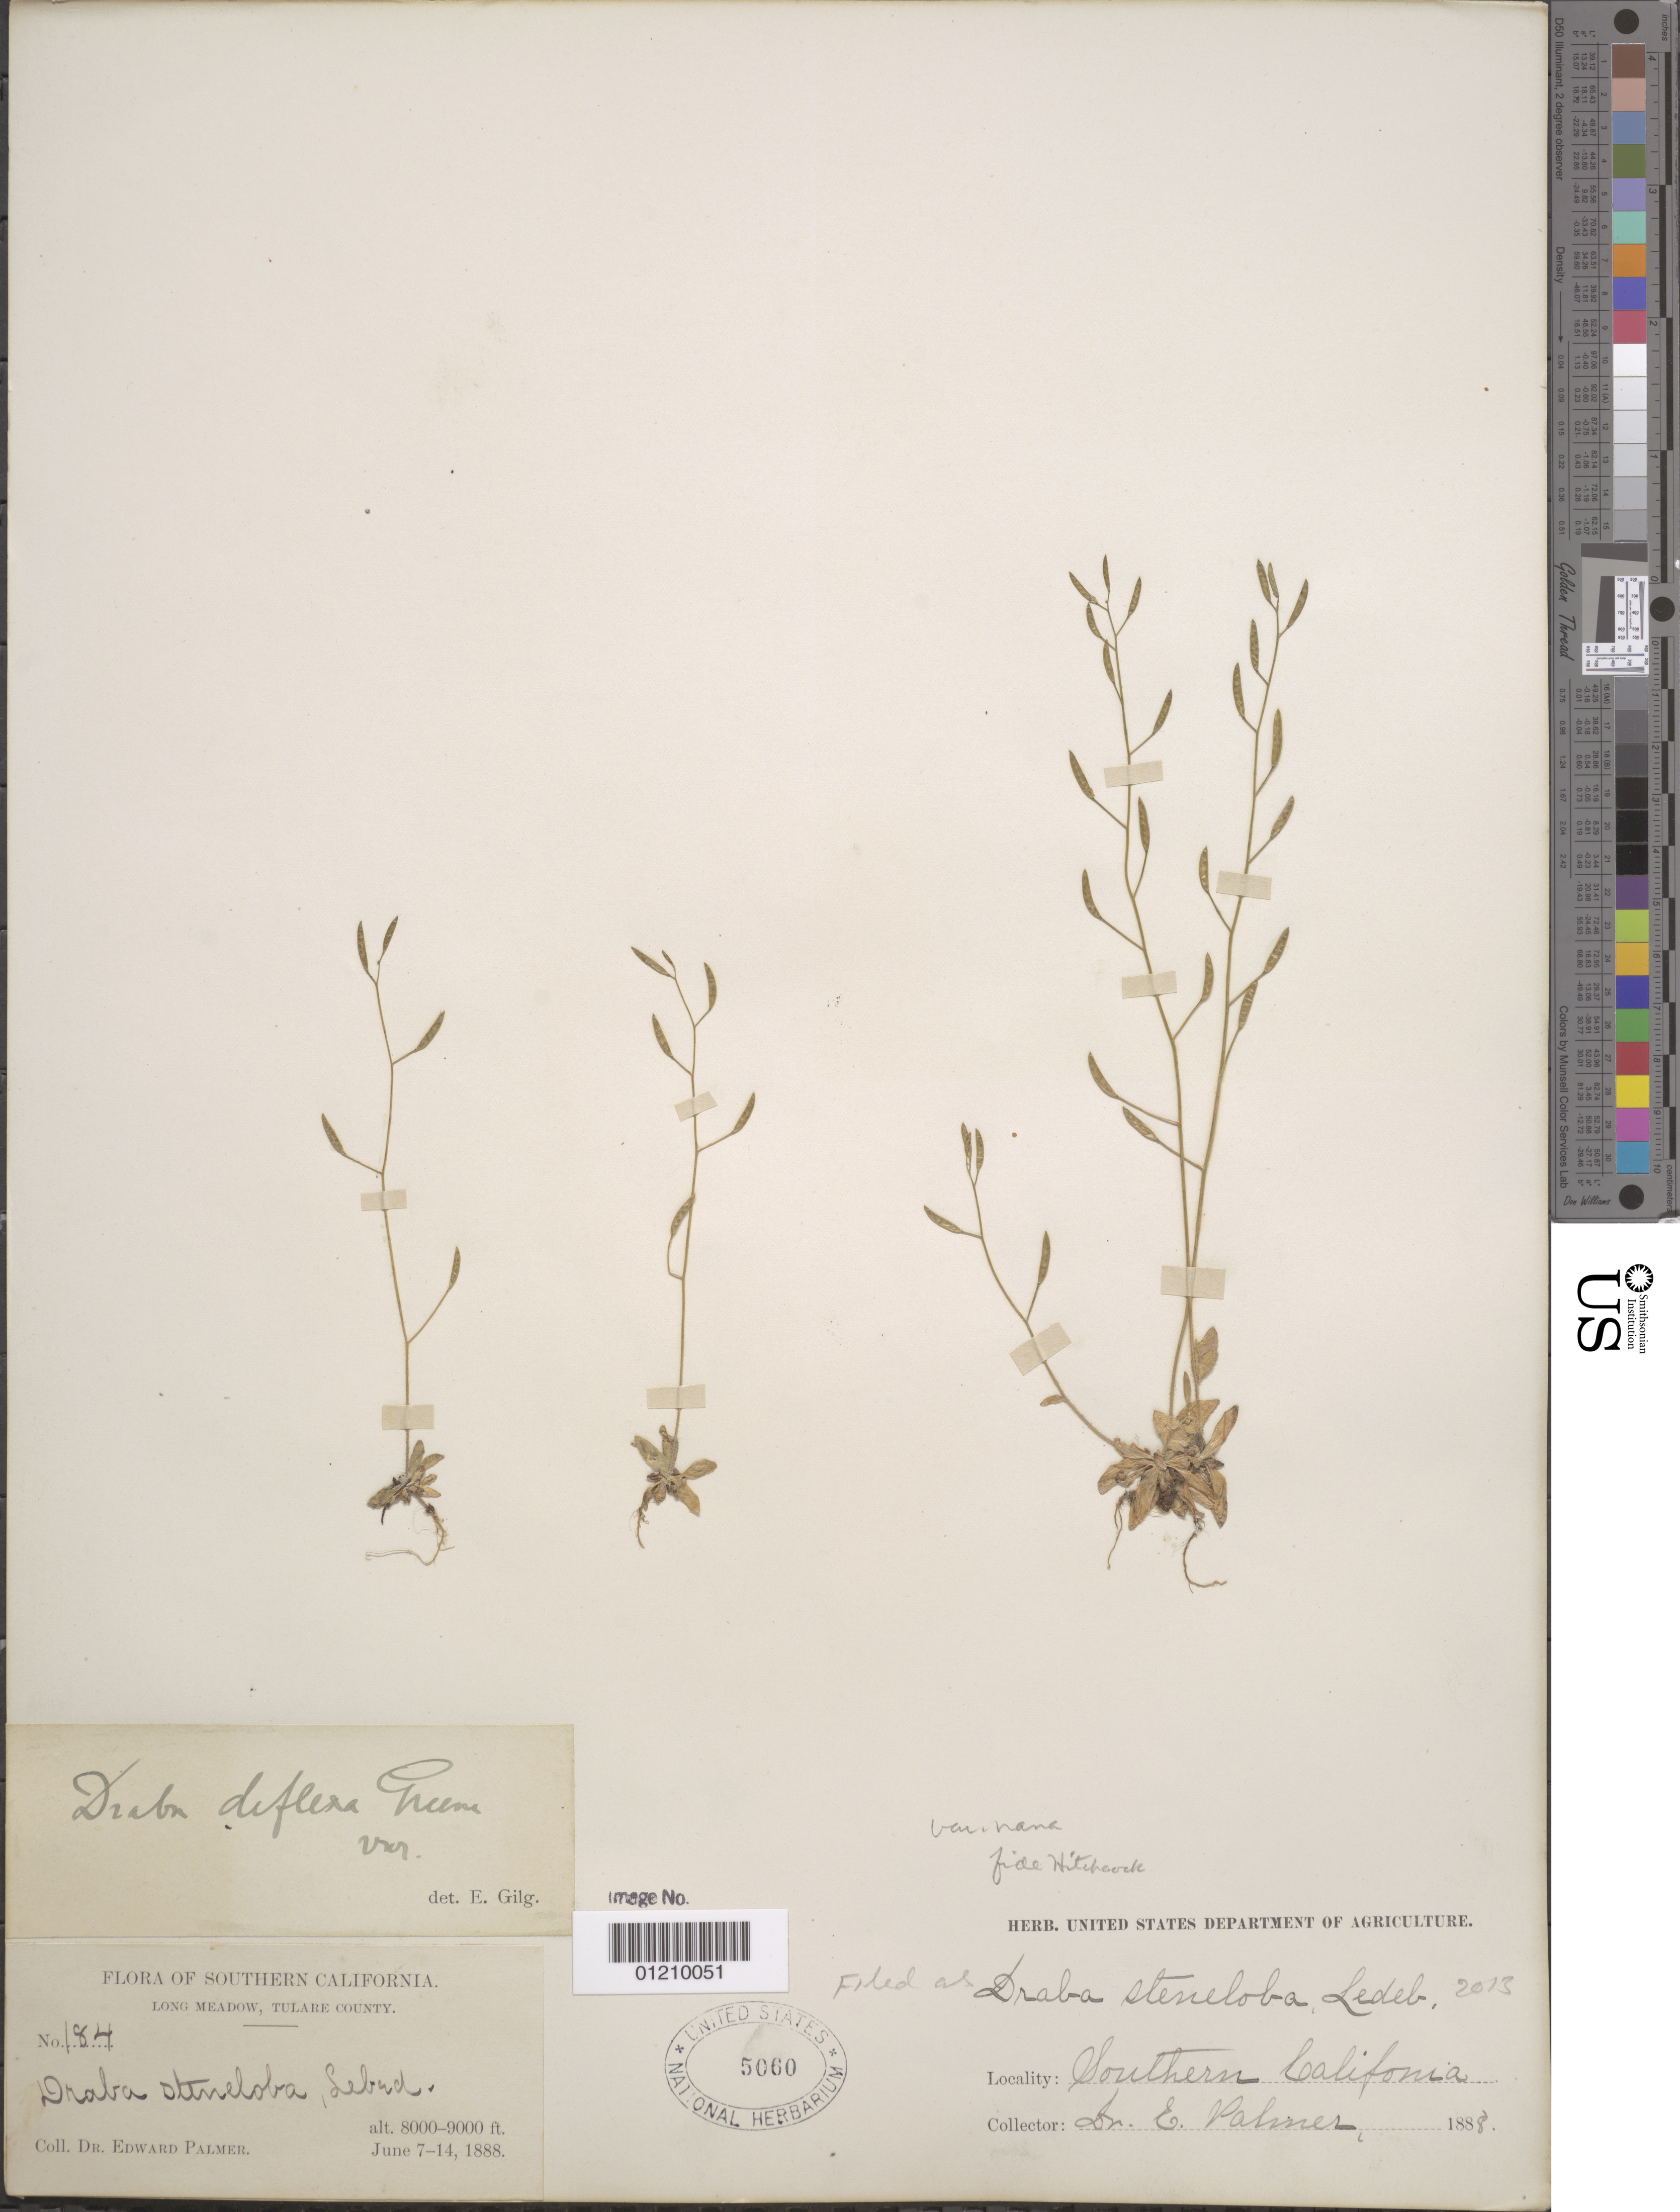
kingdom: Plantae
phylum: Tracheophyta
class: Magnoliopsida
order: Brassicales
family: Brassicaceae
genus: Draba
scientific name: Draba stenoloba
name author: Ledeb.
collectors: E. Palmer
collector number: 184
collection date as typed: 07 Jun 1888 to 14 Jun 1888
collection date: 1888-06-07/1888-06-14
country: United States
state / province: California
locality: Southern California.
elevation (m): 2438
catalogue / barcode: US 5060